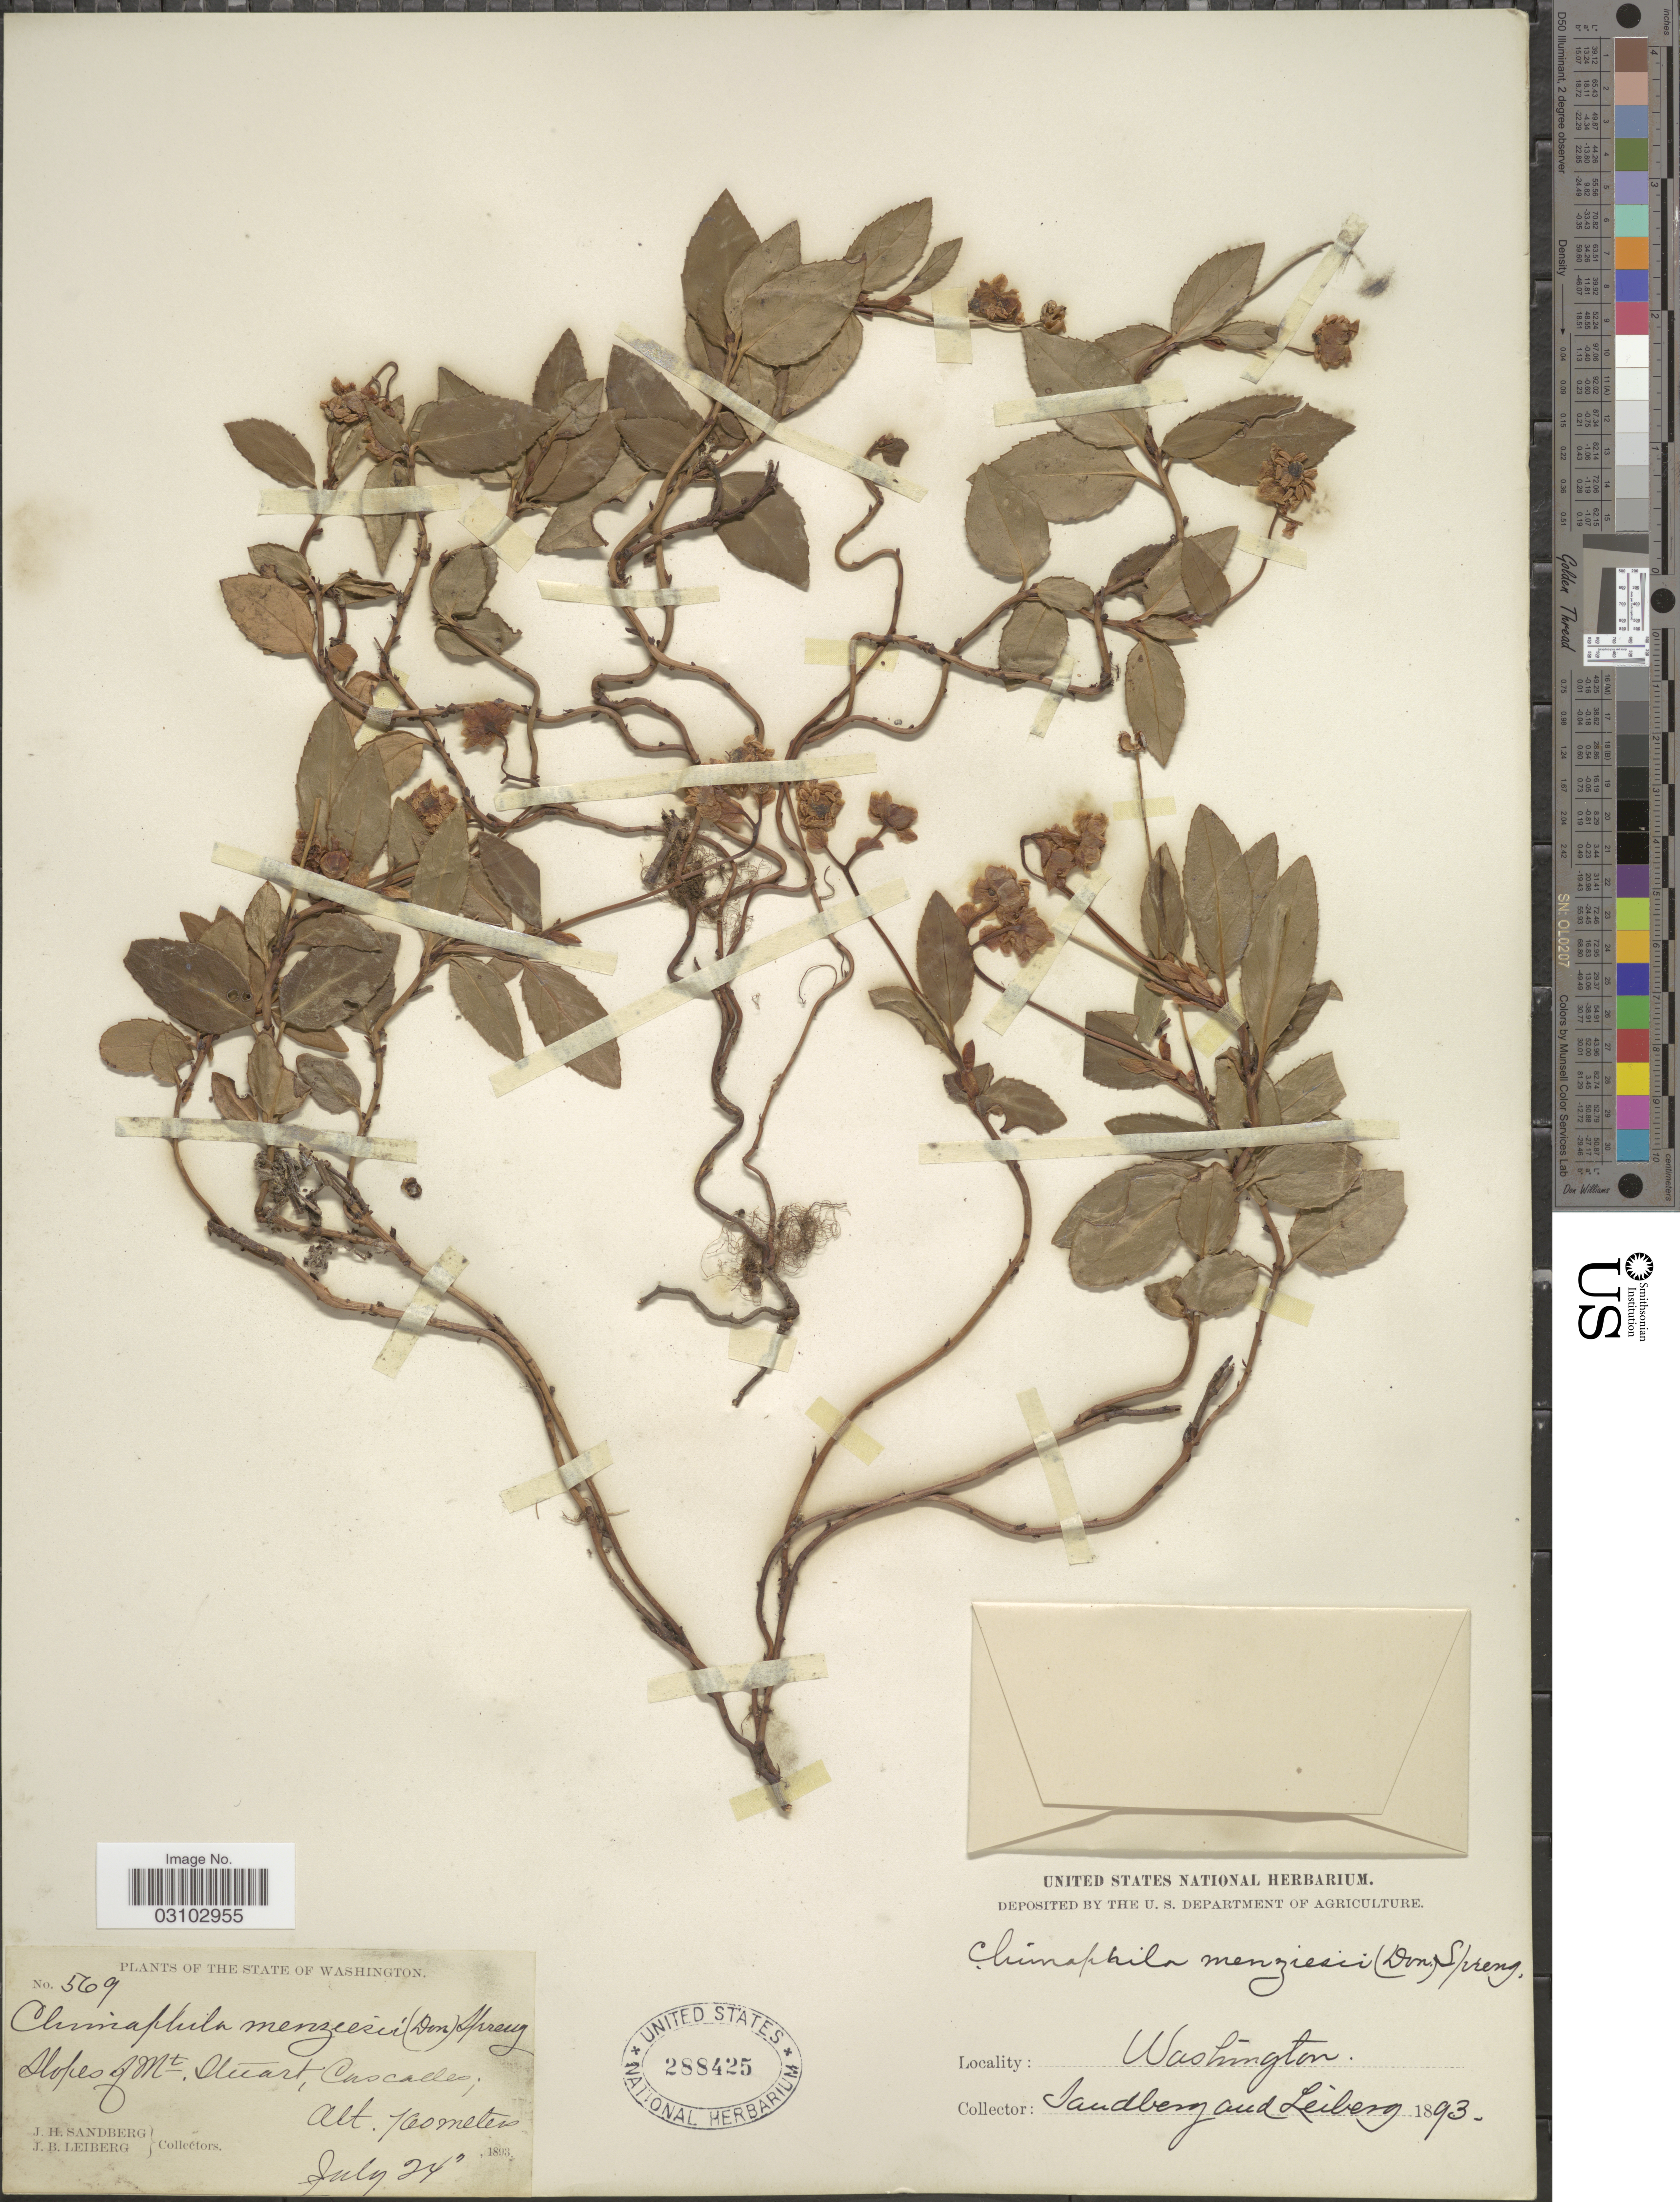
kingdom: Plantae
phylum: Tracheophyta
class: Magnoliopsida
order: Ericales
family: Ericaceae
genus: Chimaphila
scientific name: Chimaphila menziesii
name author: (R. Br. ex G. Don) Spreng.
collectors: J. H. Sandberg & J. B. Leiberg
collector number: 569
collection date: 1893-07-24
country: United States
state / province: Washington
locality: Slopes of Mt. Stuart, Cascades.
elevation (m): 760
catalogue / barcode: US 288425